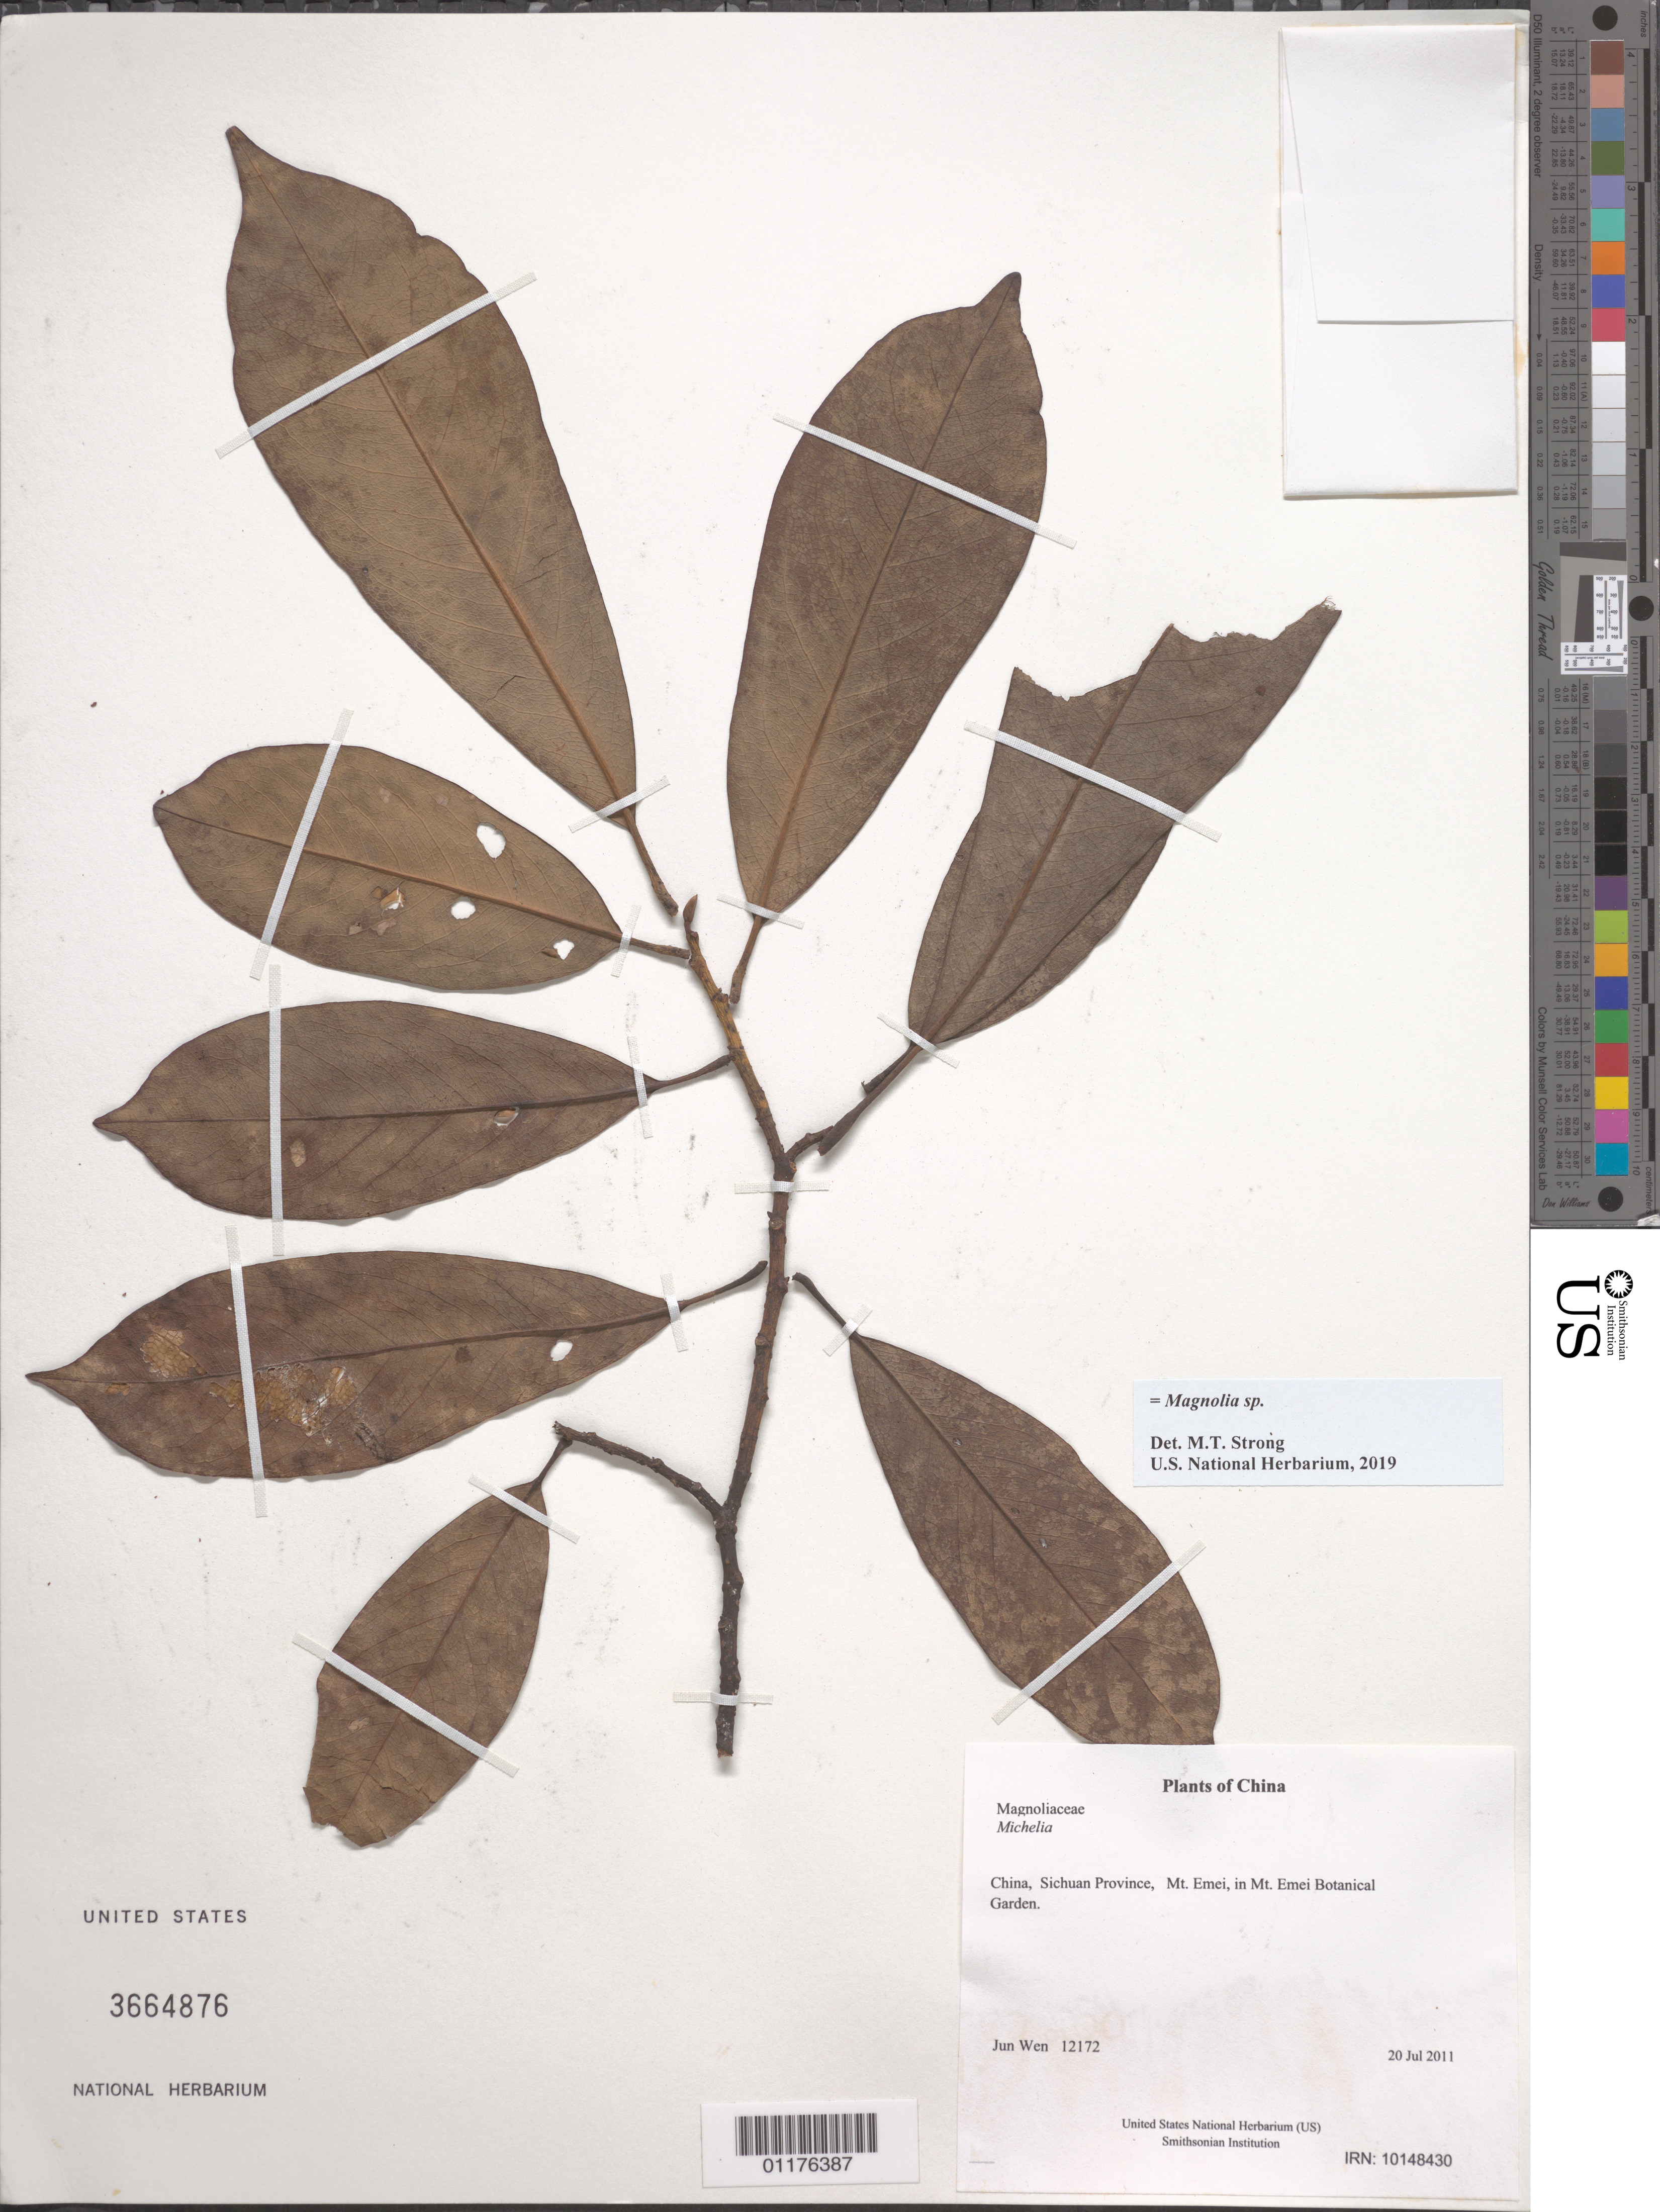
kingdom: Plantae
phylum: Tracheophyta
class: Magnoliopsida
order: Magnoliales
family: Magnoliaceae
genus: Magnolia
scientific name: Magnolia sp.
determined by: Strong, Mark T., (BOT), Smithsonian Institution - National Museum of Natural History (UNITED STATES)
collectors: J. Wen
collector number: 12172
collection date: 2011-07-20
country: China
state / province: Sichuan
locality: Mt. Emei, in Mt. Emei Botanical Garden.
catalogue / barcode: US 3664876